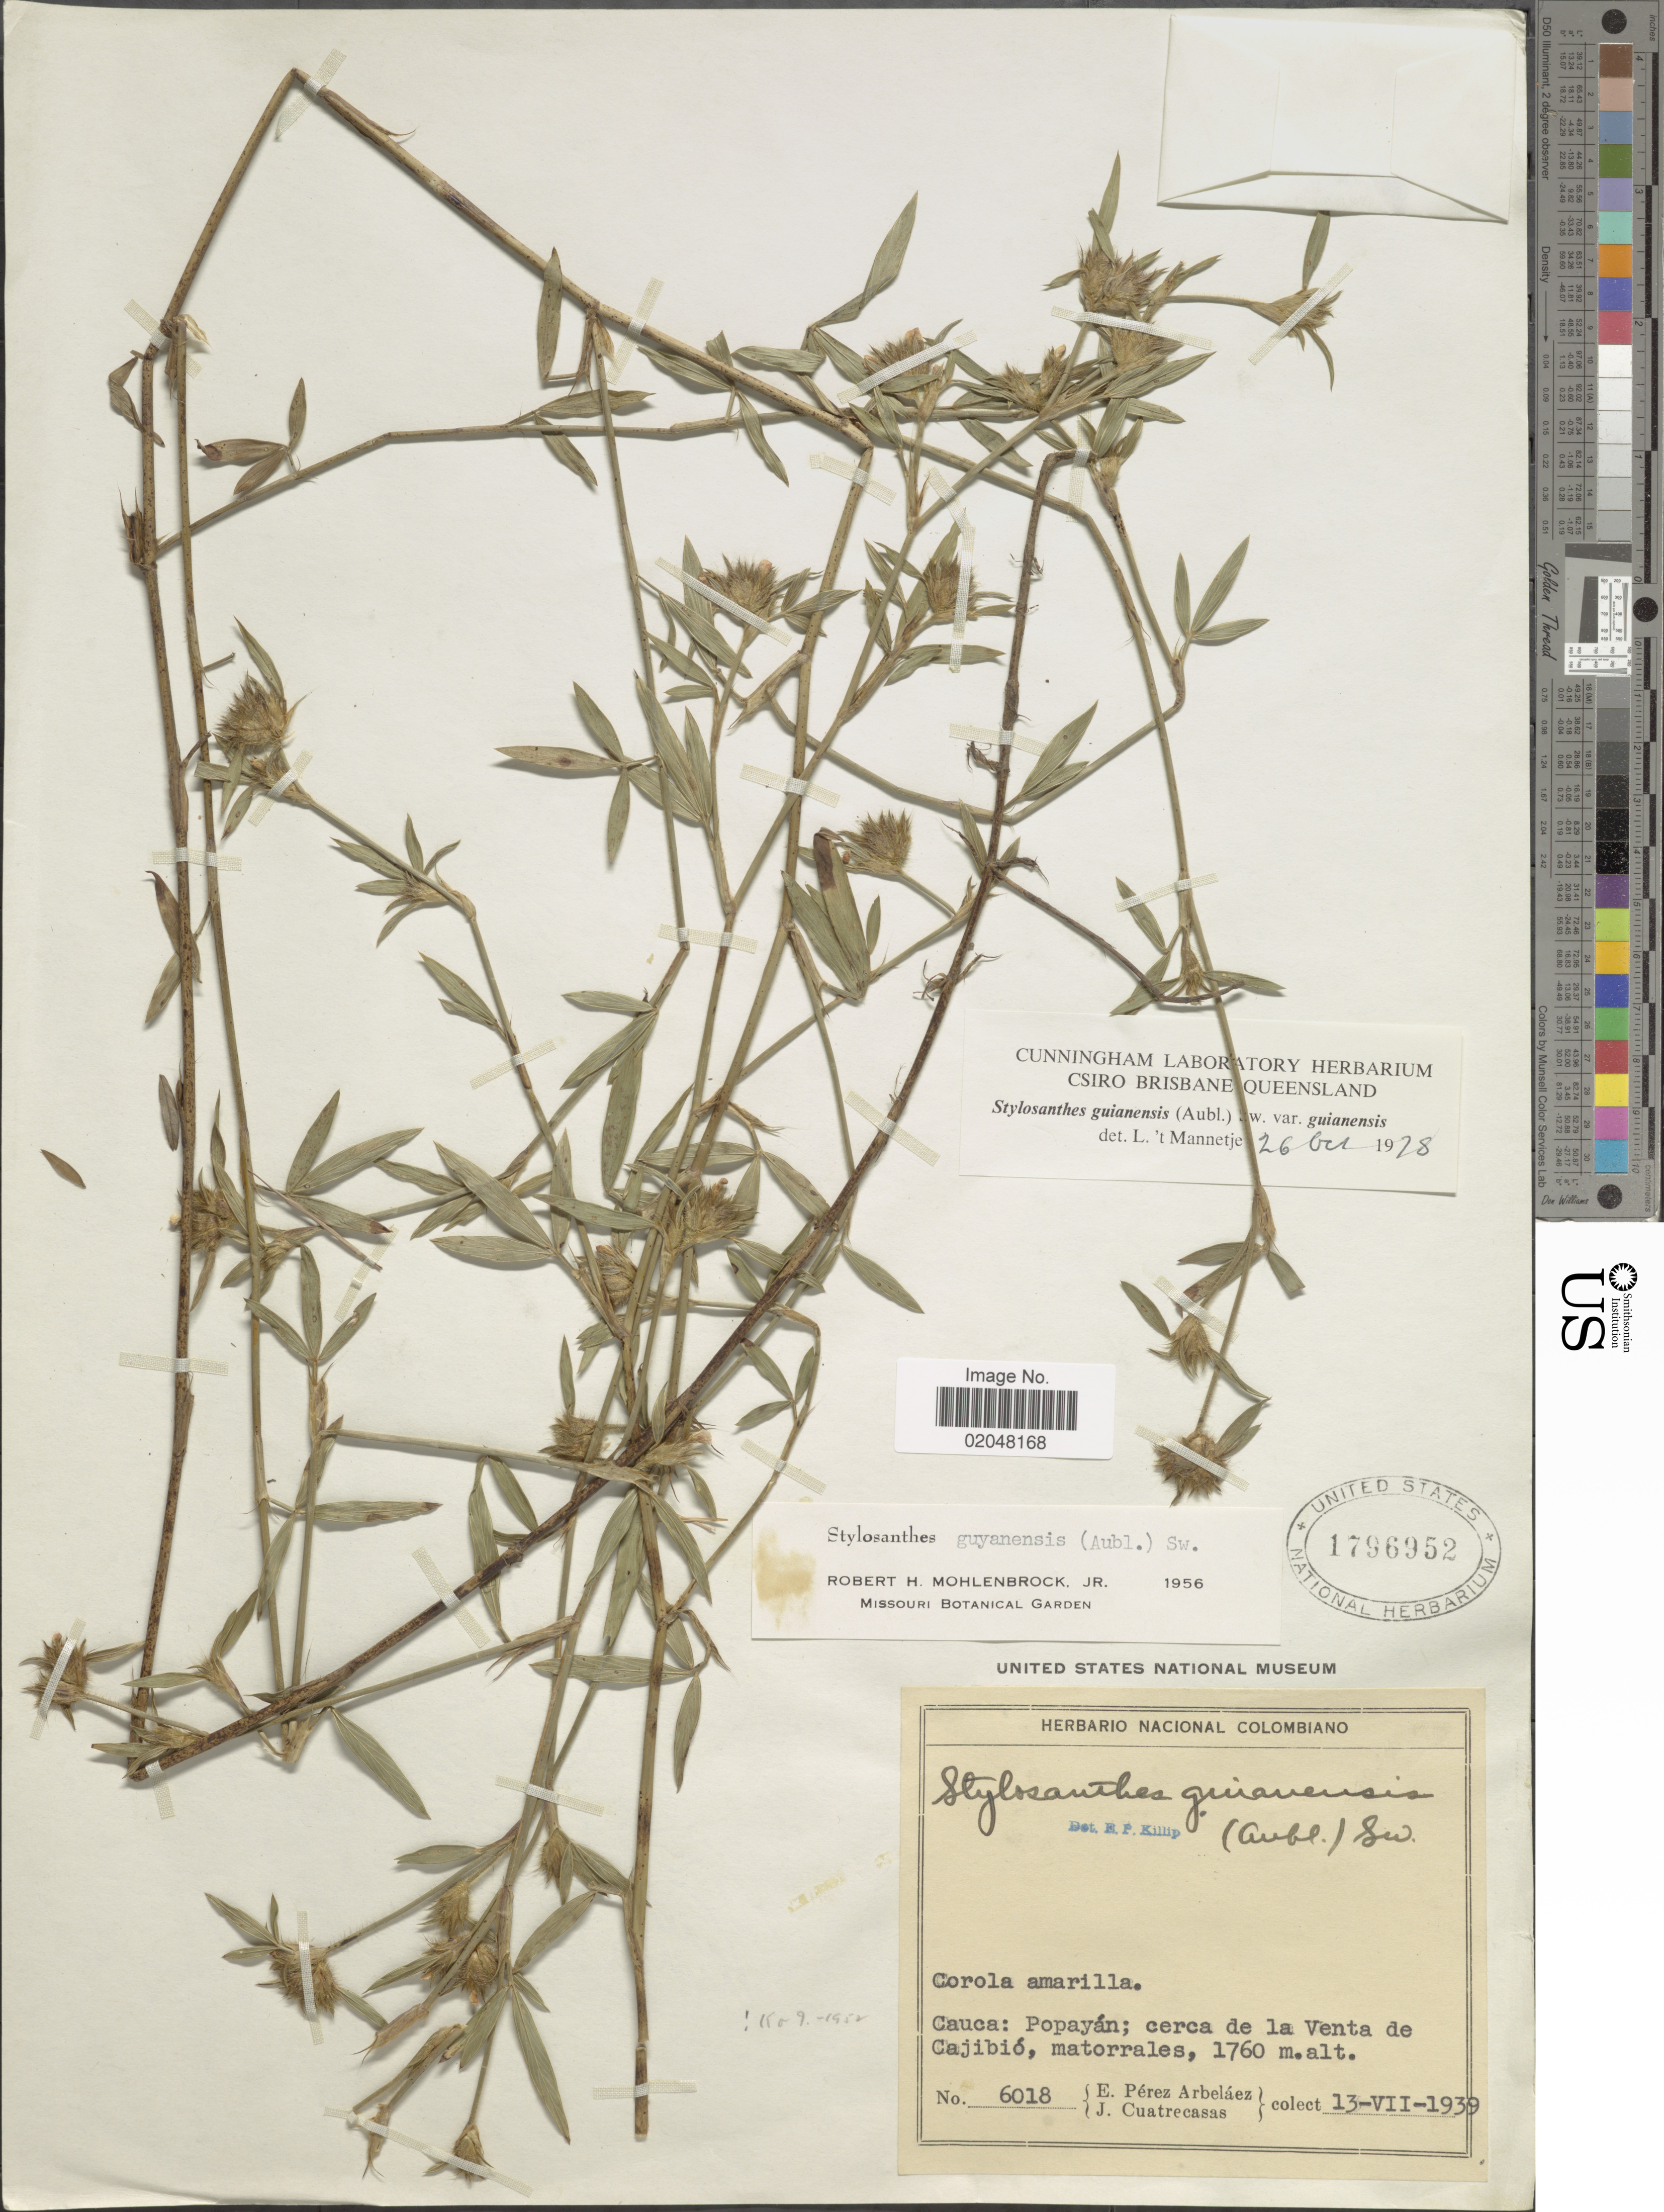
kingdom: Plantae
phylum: Tracheophyta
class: Magnoliopsida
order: Fabales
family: Fabaceae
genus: Stylosanthes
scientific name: Stylosanthes guianensis var. guianensis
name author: (Aubl.) Sw.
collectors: E. Pérez Arbeláez & J. Cuatrecasas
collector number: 6018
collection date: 1939-07-13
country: Colombia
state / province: Cauca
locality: Popayan; cerca de la Venta de Cajibio, matorrales.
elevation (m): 1760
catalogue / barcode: US 1796952